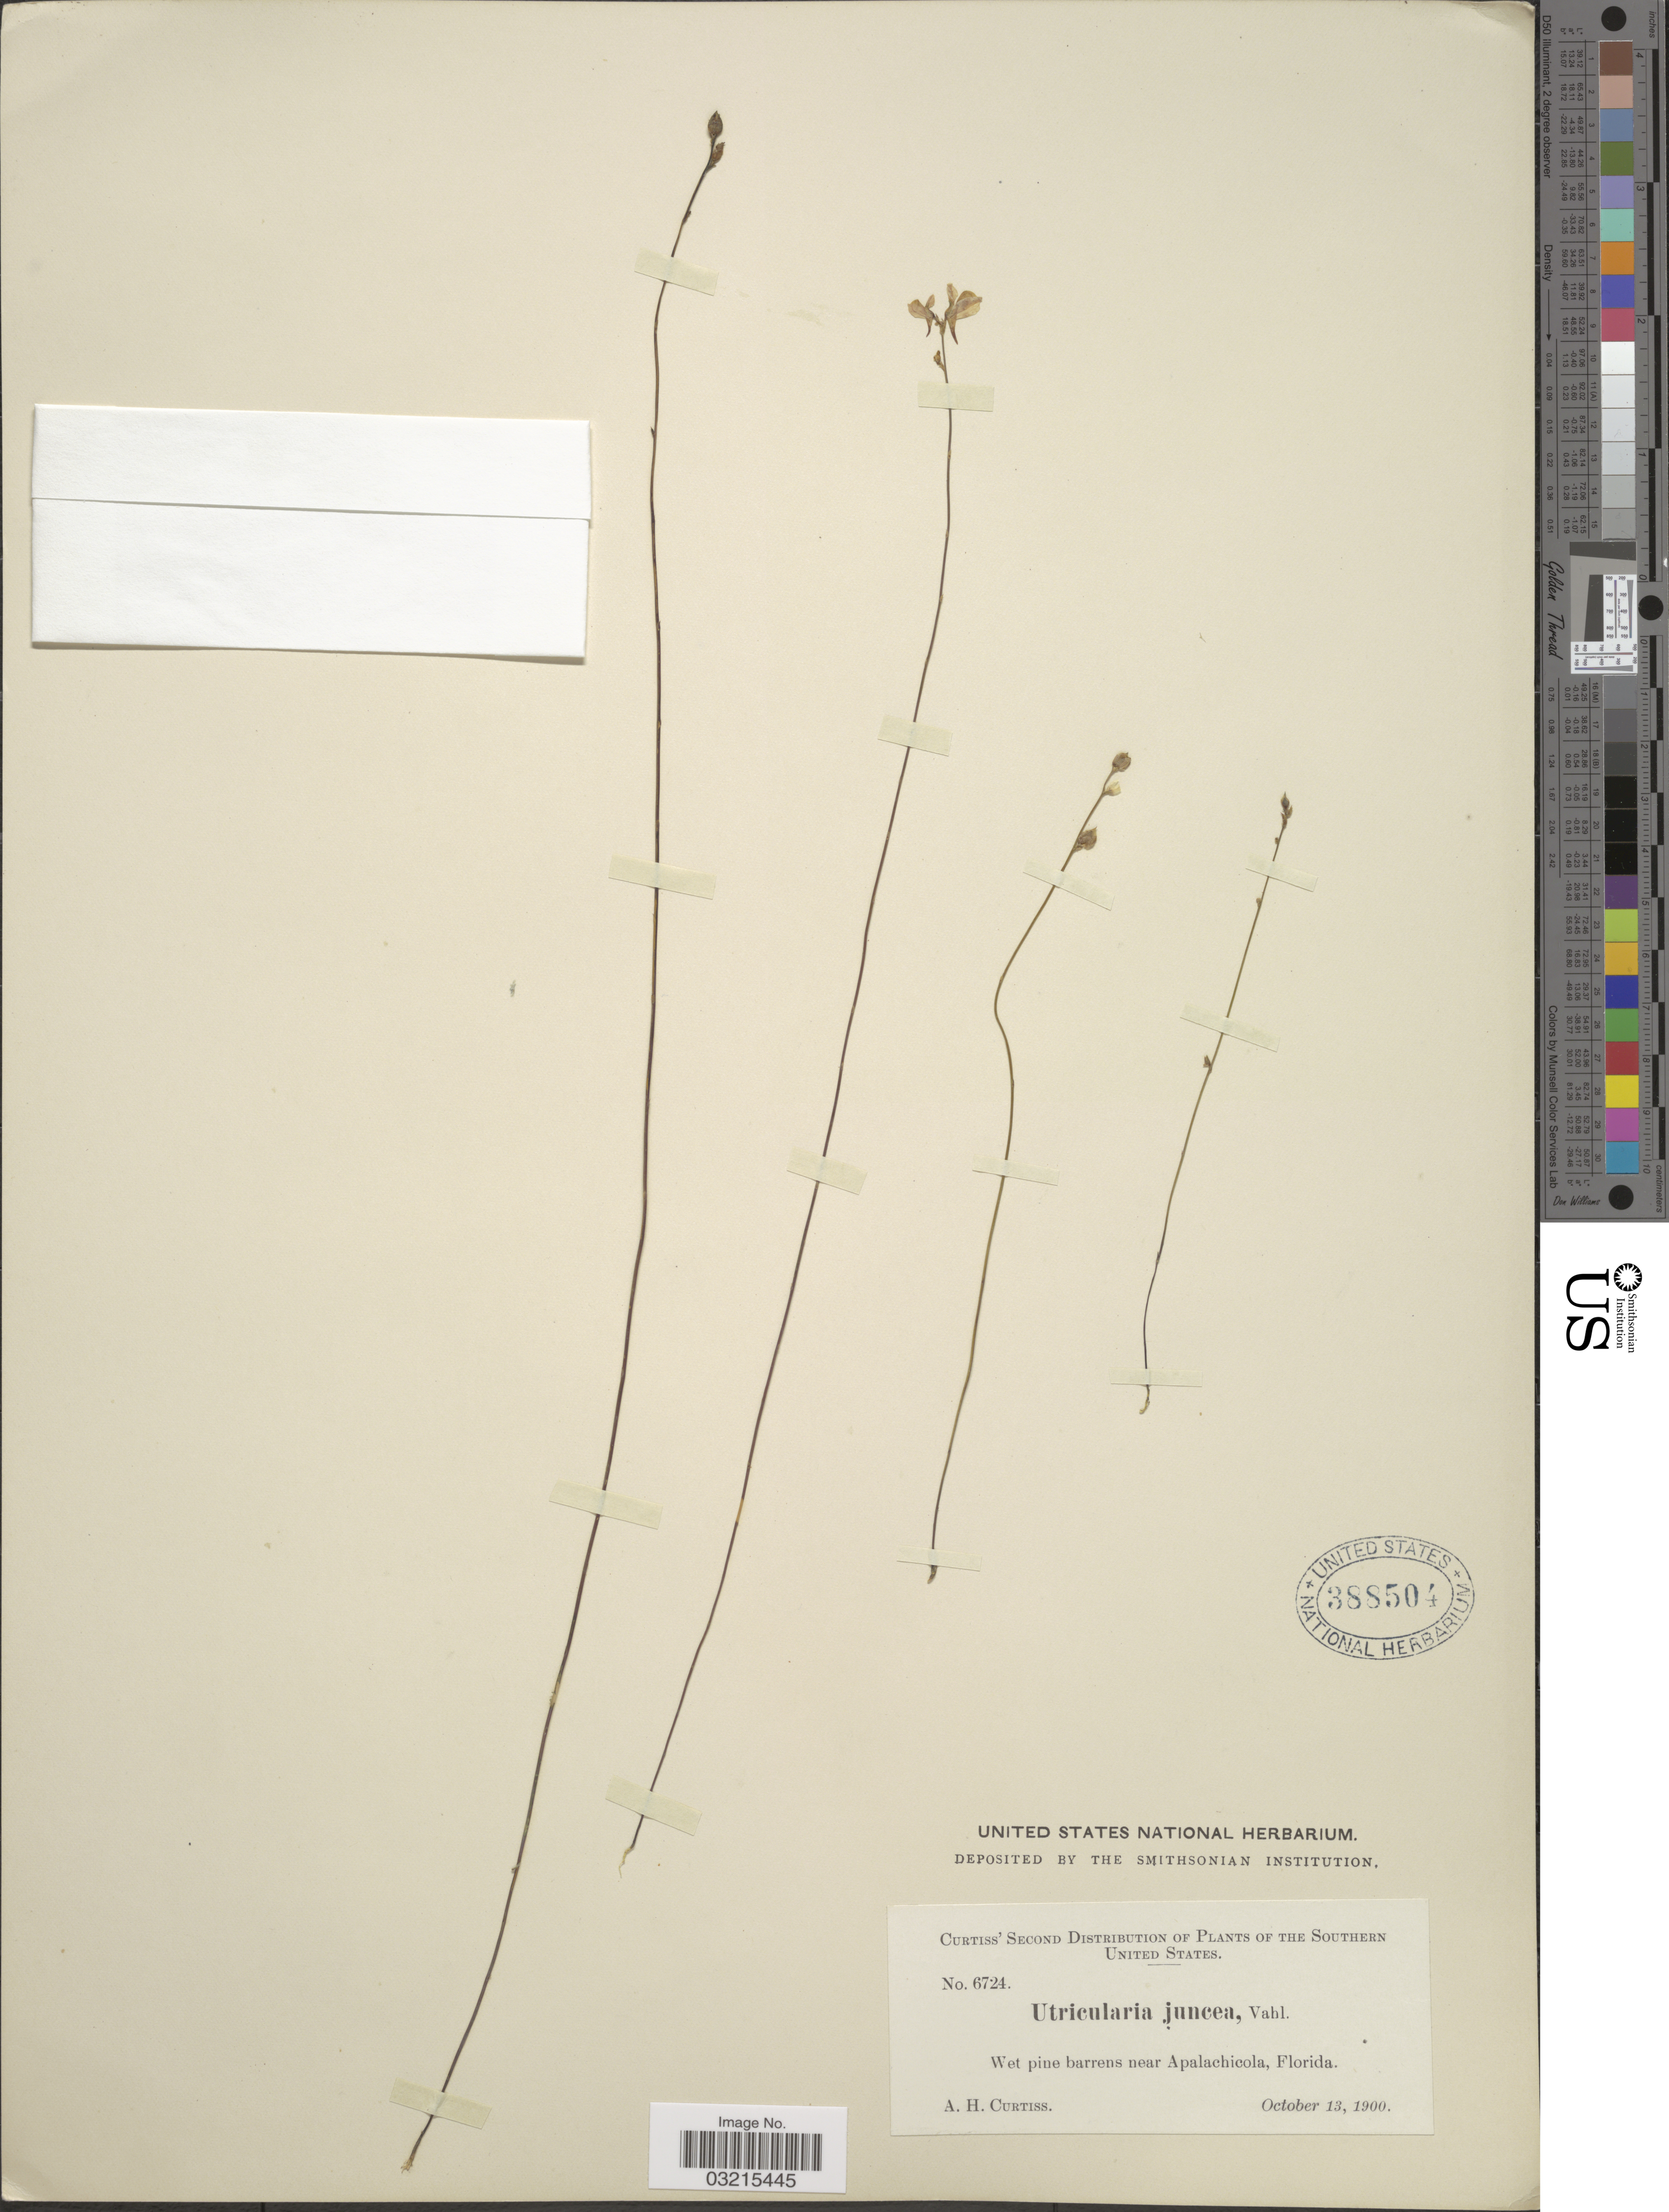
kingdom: Plantae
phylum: Tracheophyta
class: Magnoliopsida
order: Lamiales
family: Lentibulariaceae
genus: Utricularia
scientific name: Utricularia juncea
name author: Vahl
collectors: A. H. Curtiss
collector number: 6724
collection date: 1900-10-13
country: United States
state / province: Florida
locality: The Southern United States. Wet pine barrens near Apalachicola.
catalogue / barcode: US 388504